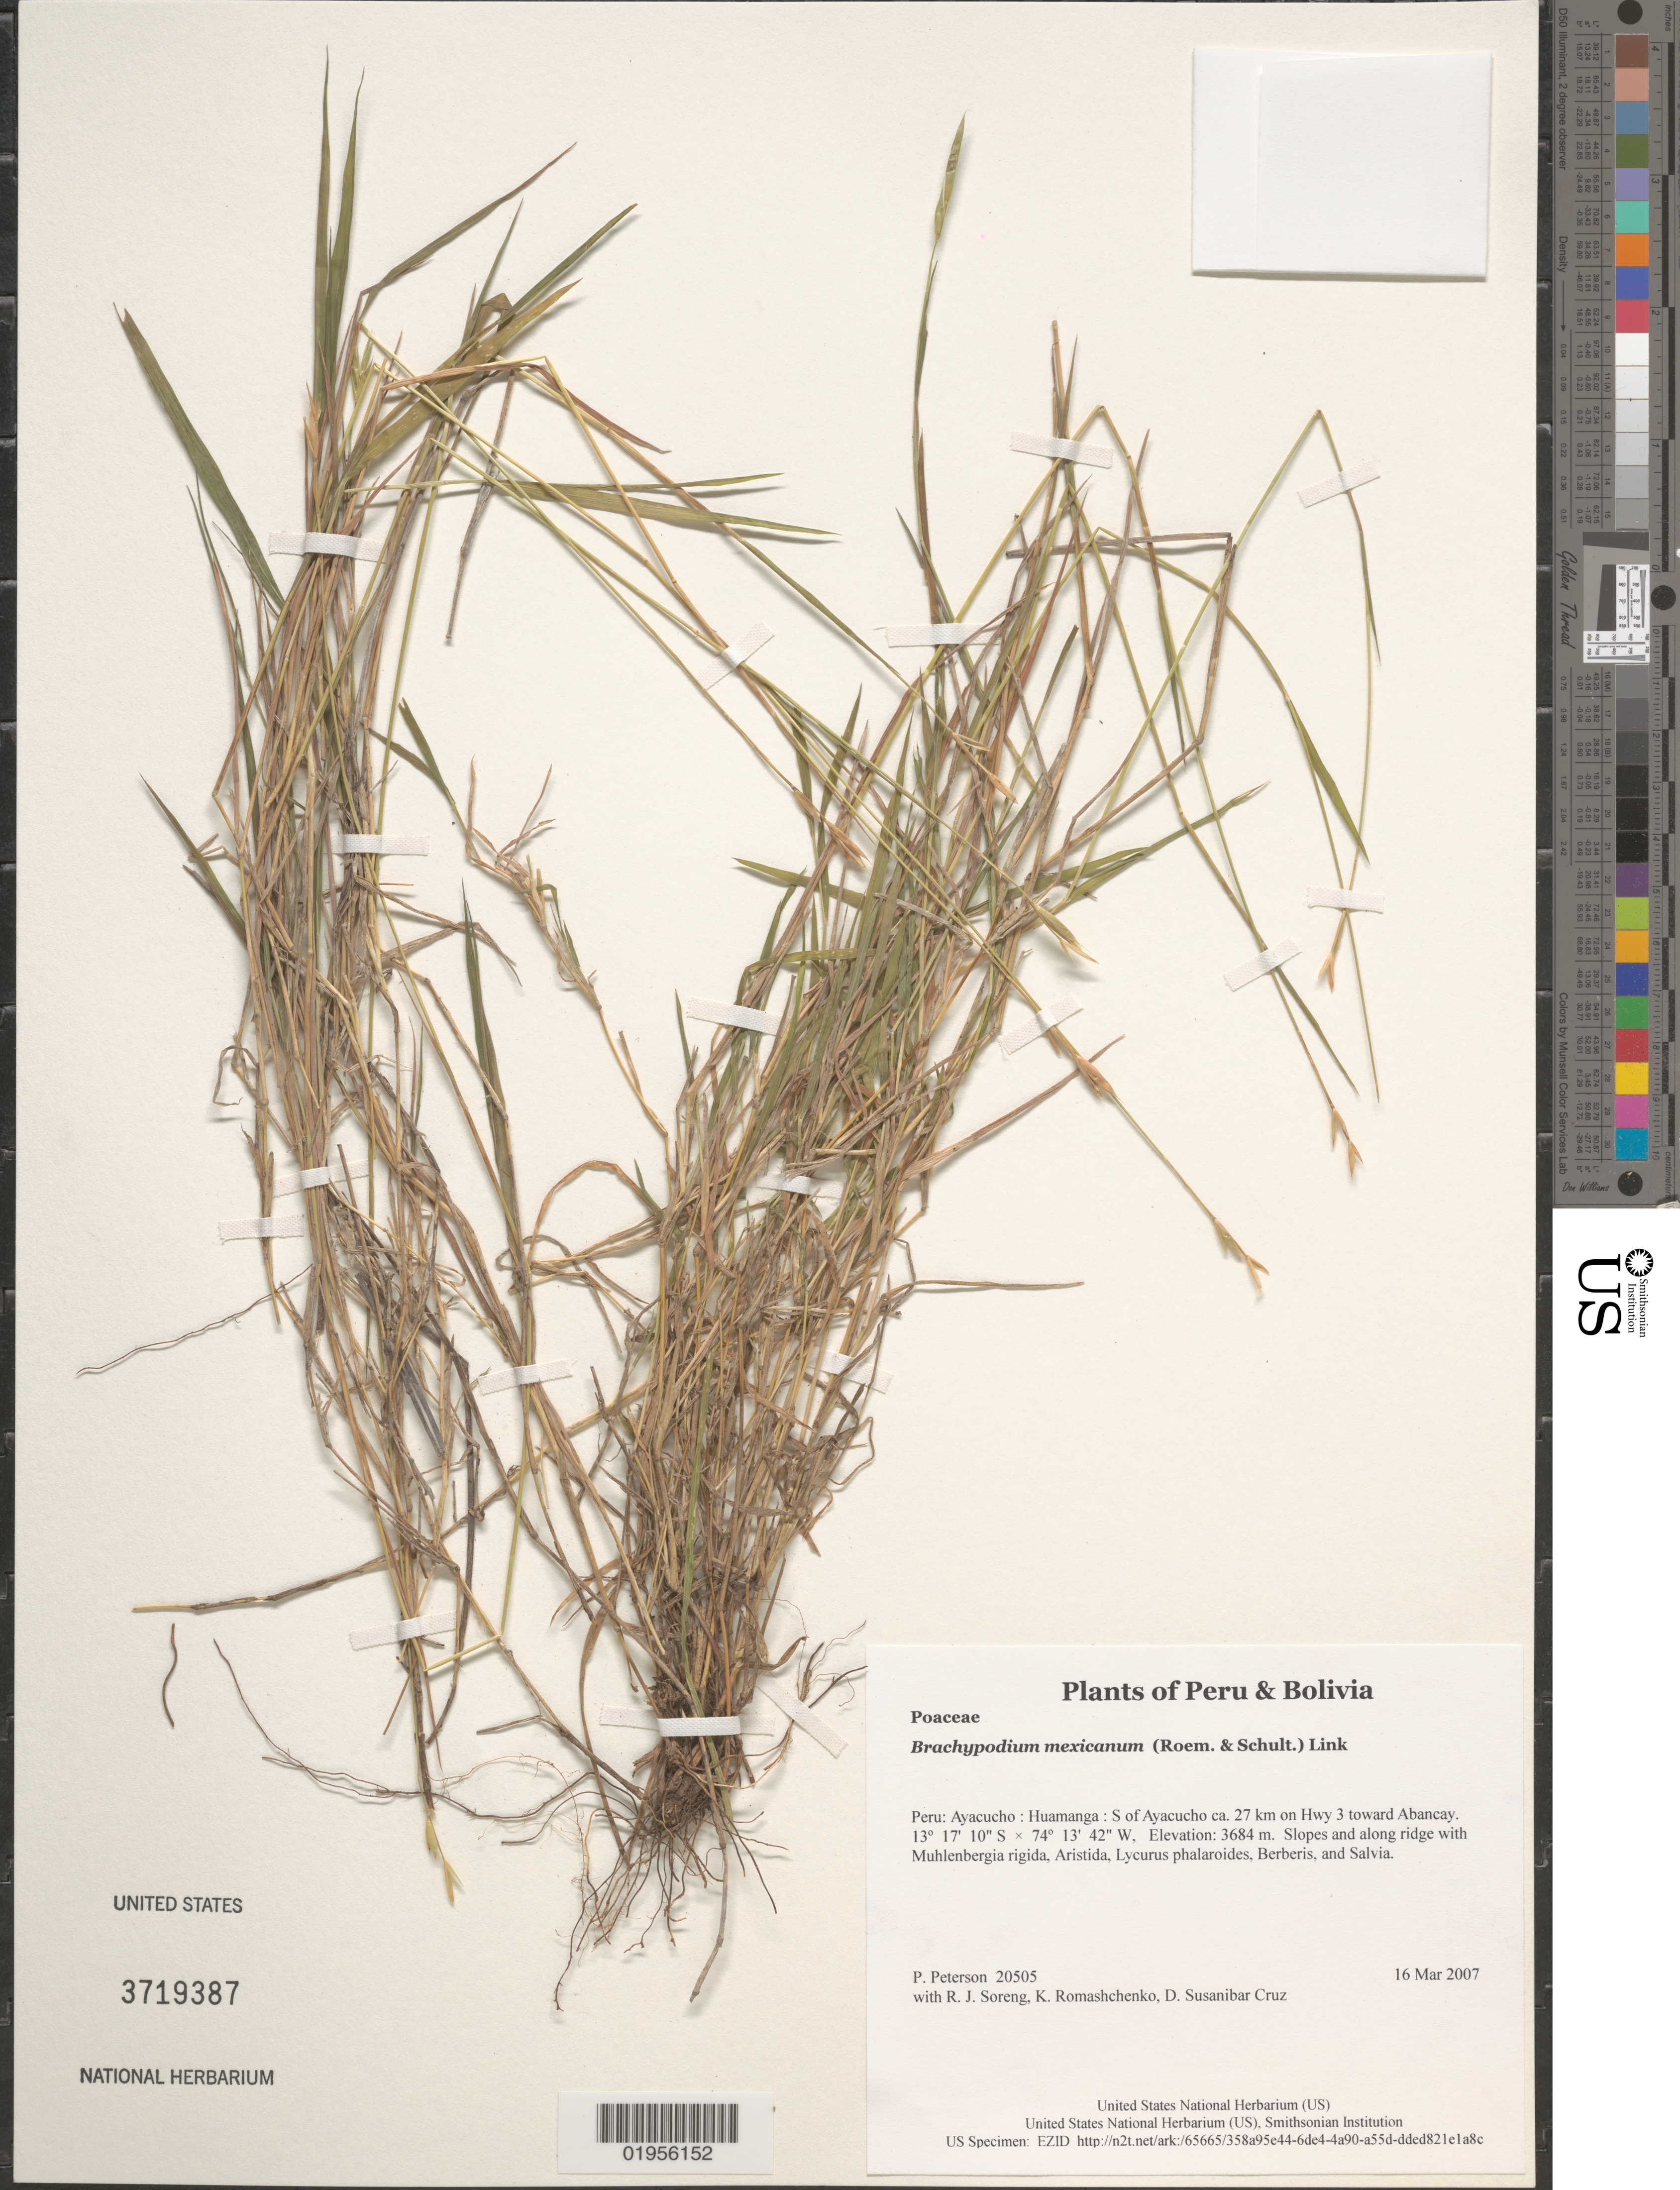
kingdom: Plantae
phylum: Tracheophyta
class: Liliopsida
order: Poales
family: Poaceae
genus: Brachypodium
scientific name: Brachypodium mexicanum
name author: (Roem. & Schult.) Link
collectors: P. M. Peterson, R. J. Soreng, K. Romashchenko & D. Susanibar Cruz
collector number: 20505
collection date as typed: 16 Mar 2007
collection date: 2007-03-16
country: Peru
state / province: Ayacucho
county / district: Huamanga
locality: S of Ayacucho ca. 27 km on Hwy 3 toward Abancay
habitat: Slopes and along ridge with Muhlenbergia rigida, Aristida, Lycurus phalaroides, Berberis, and Salvia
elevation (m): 3684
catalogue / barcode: US 3719387